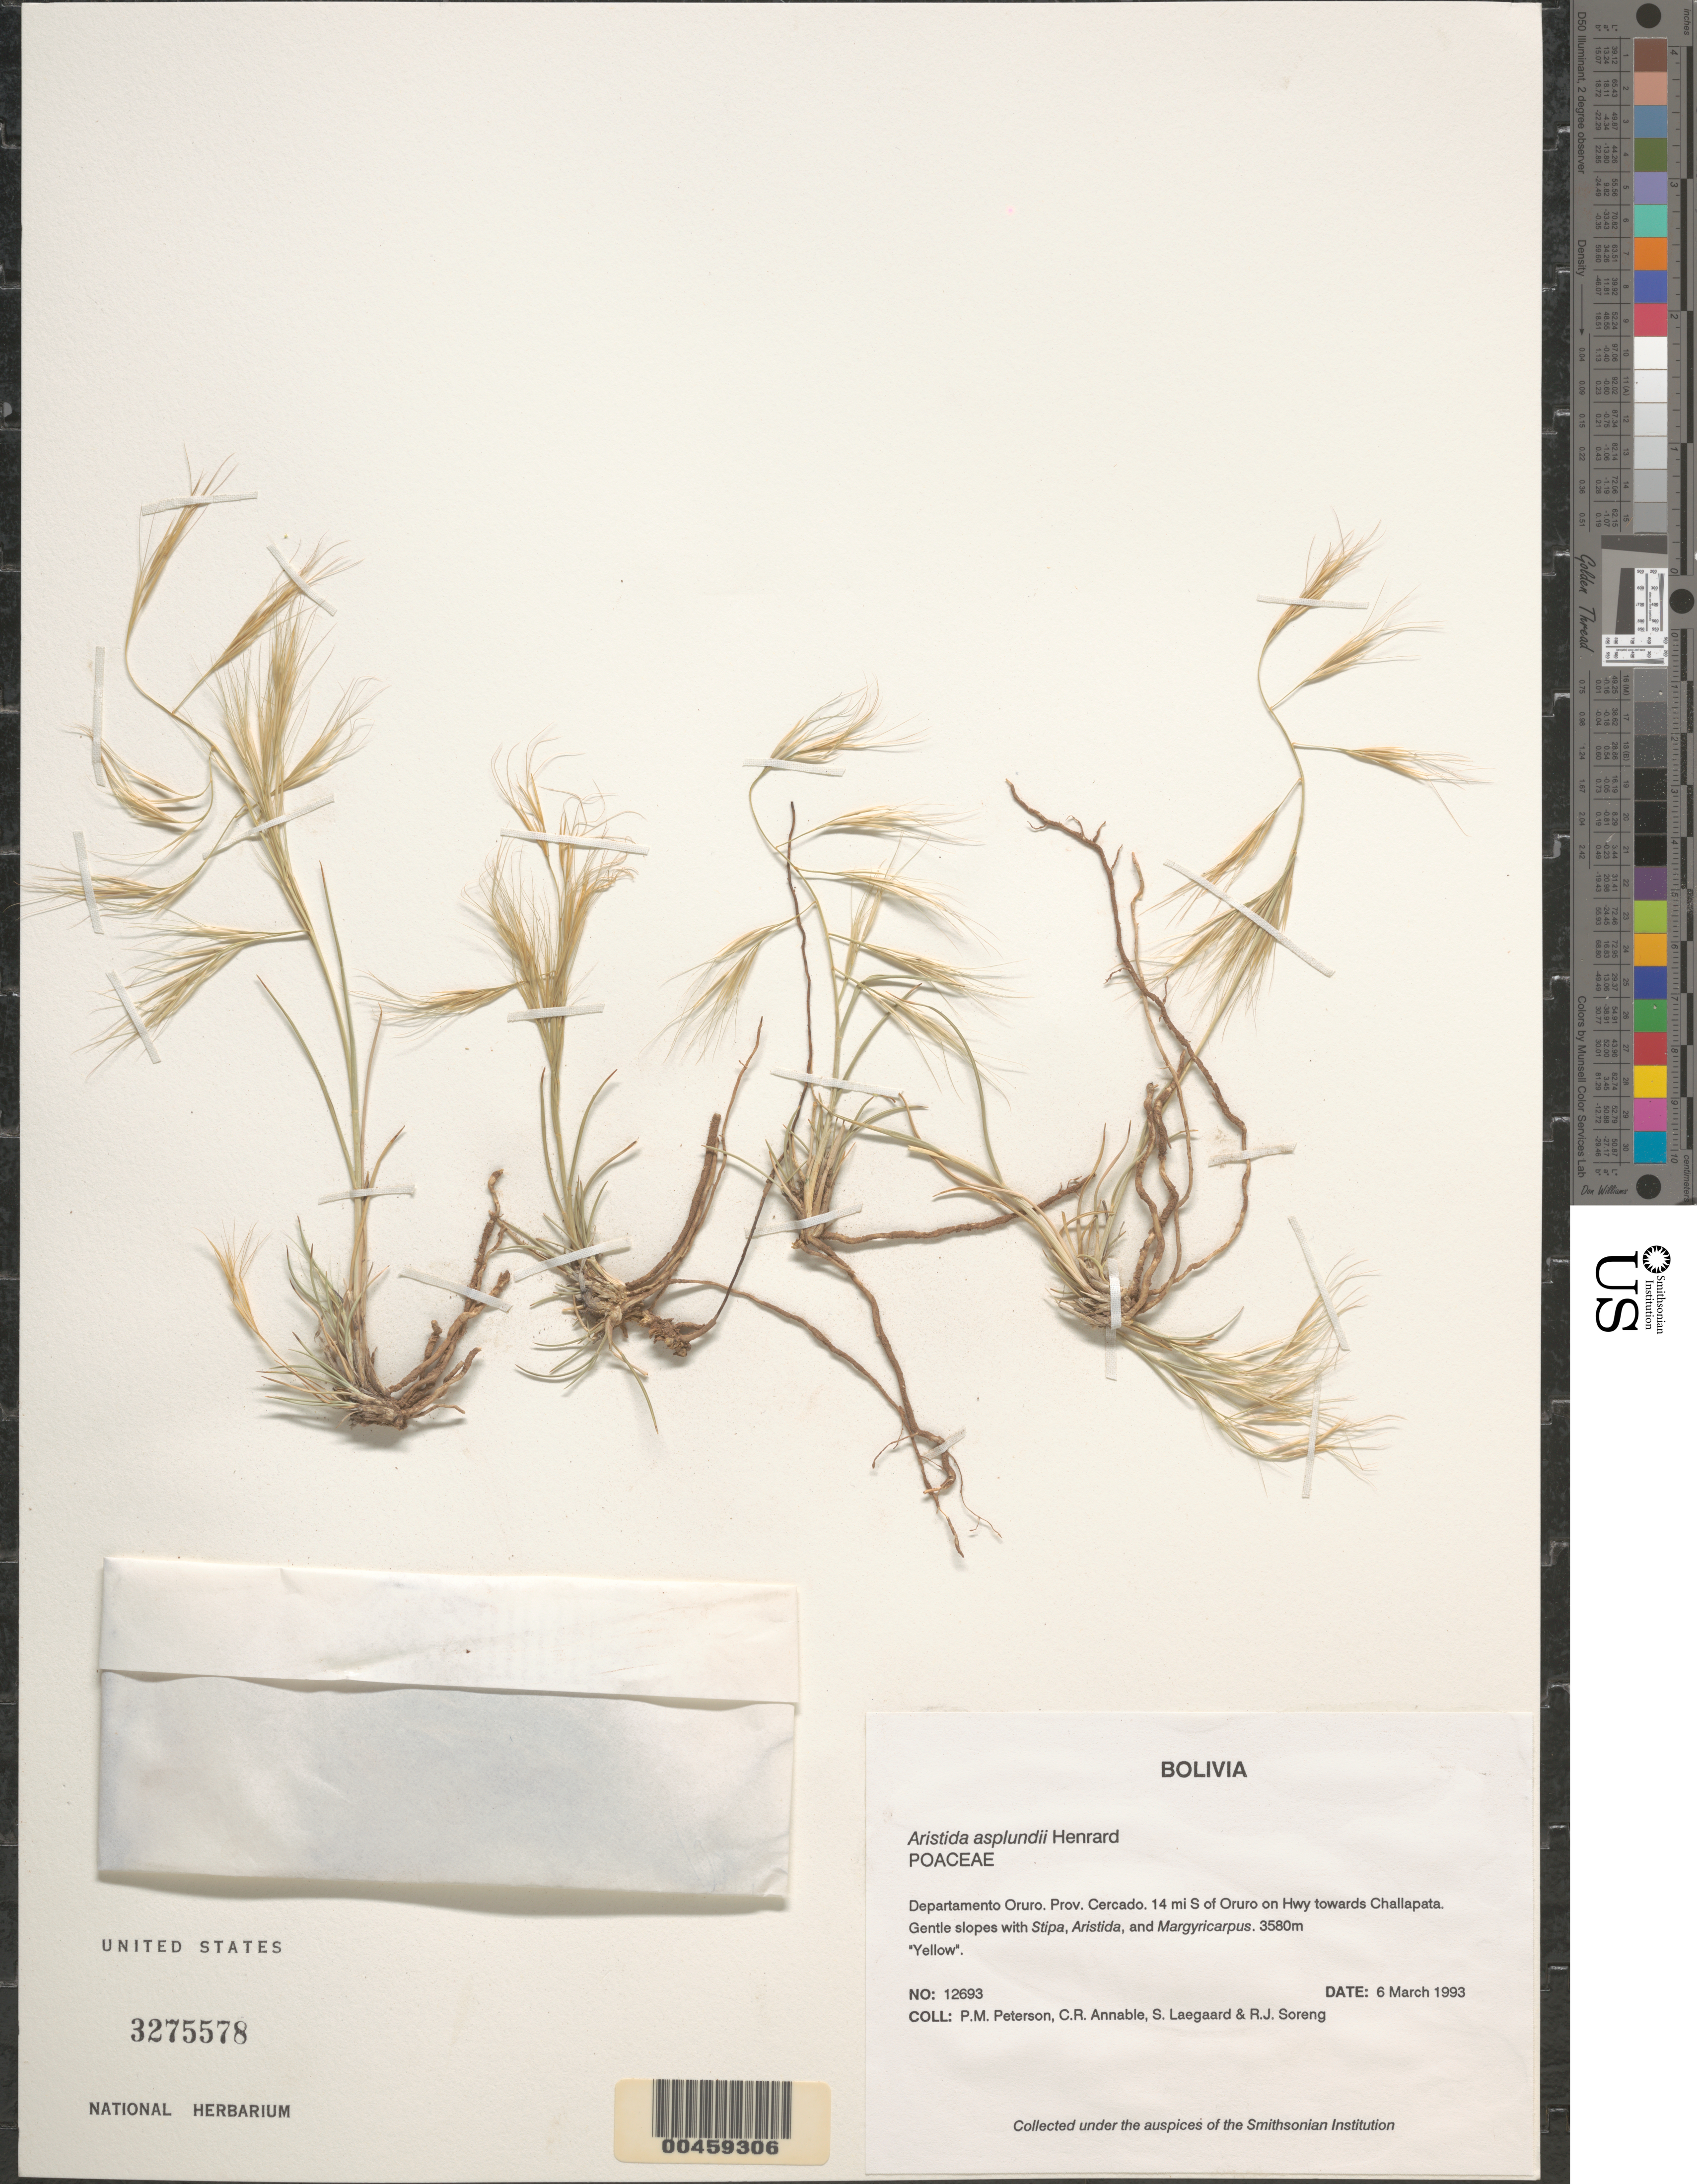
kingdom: Plantae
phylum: Tracheophyta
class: Liliopsida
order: Poales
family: Poaceae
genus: Aristida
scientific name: Aristida asplundii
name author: Henr.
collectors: P. M. Peterson, C. R. Annable, S. Lægaard & R. J. Soreng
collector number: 12693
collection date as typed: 06 Mar 1993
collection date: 1993-03-06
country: Bolivia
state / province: Oruro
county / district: Cercado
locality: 14 mi S of Oruro on Hwy towards Challapata.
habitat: Gentle slopes with Stipa, Aristida, and Margyricarpus.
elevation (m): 3580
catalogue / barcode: US 3275578